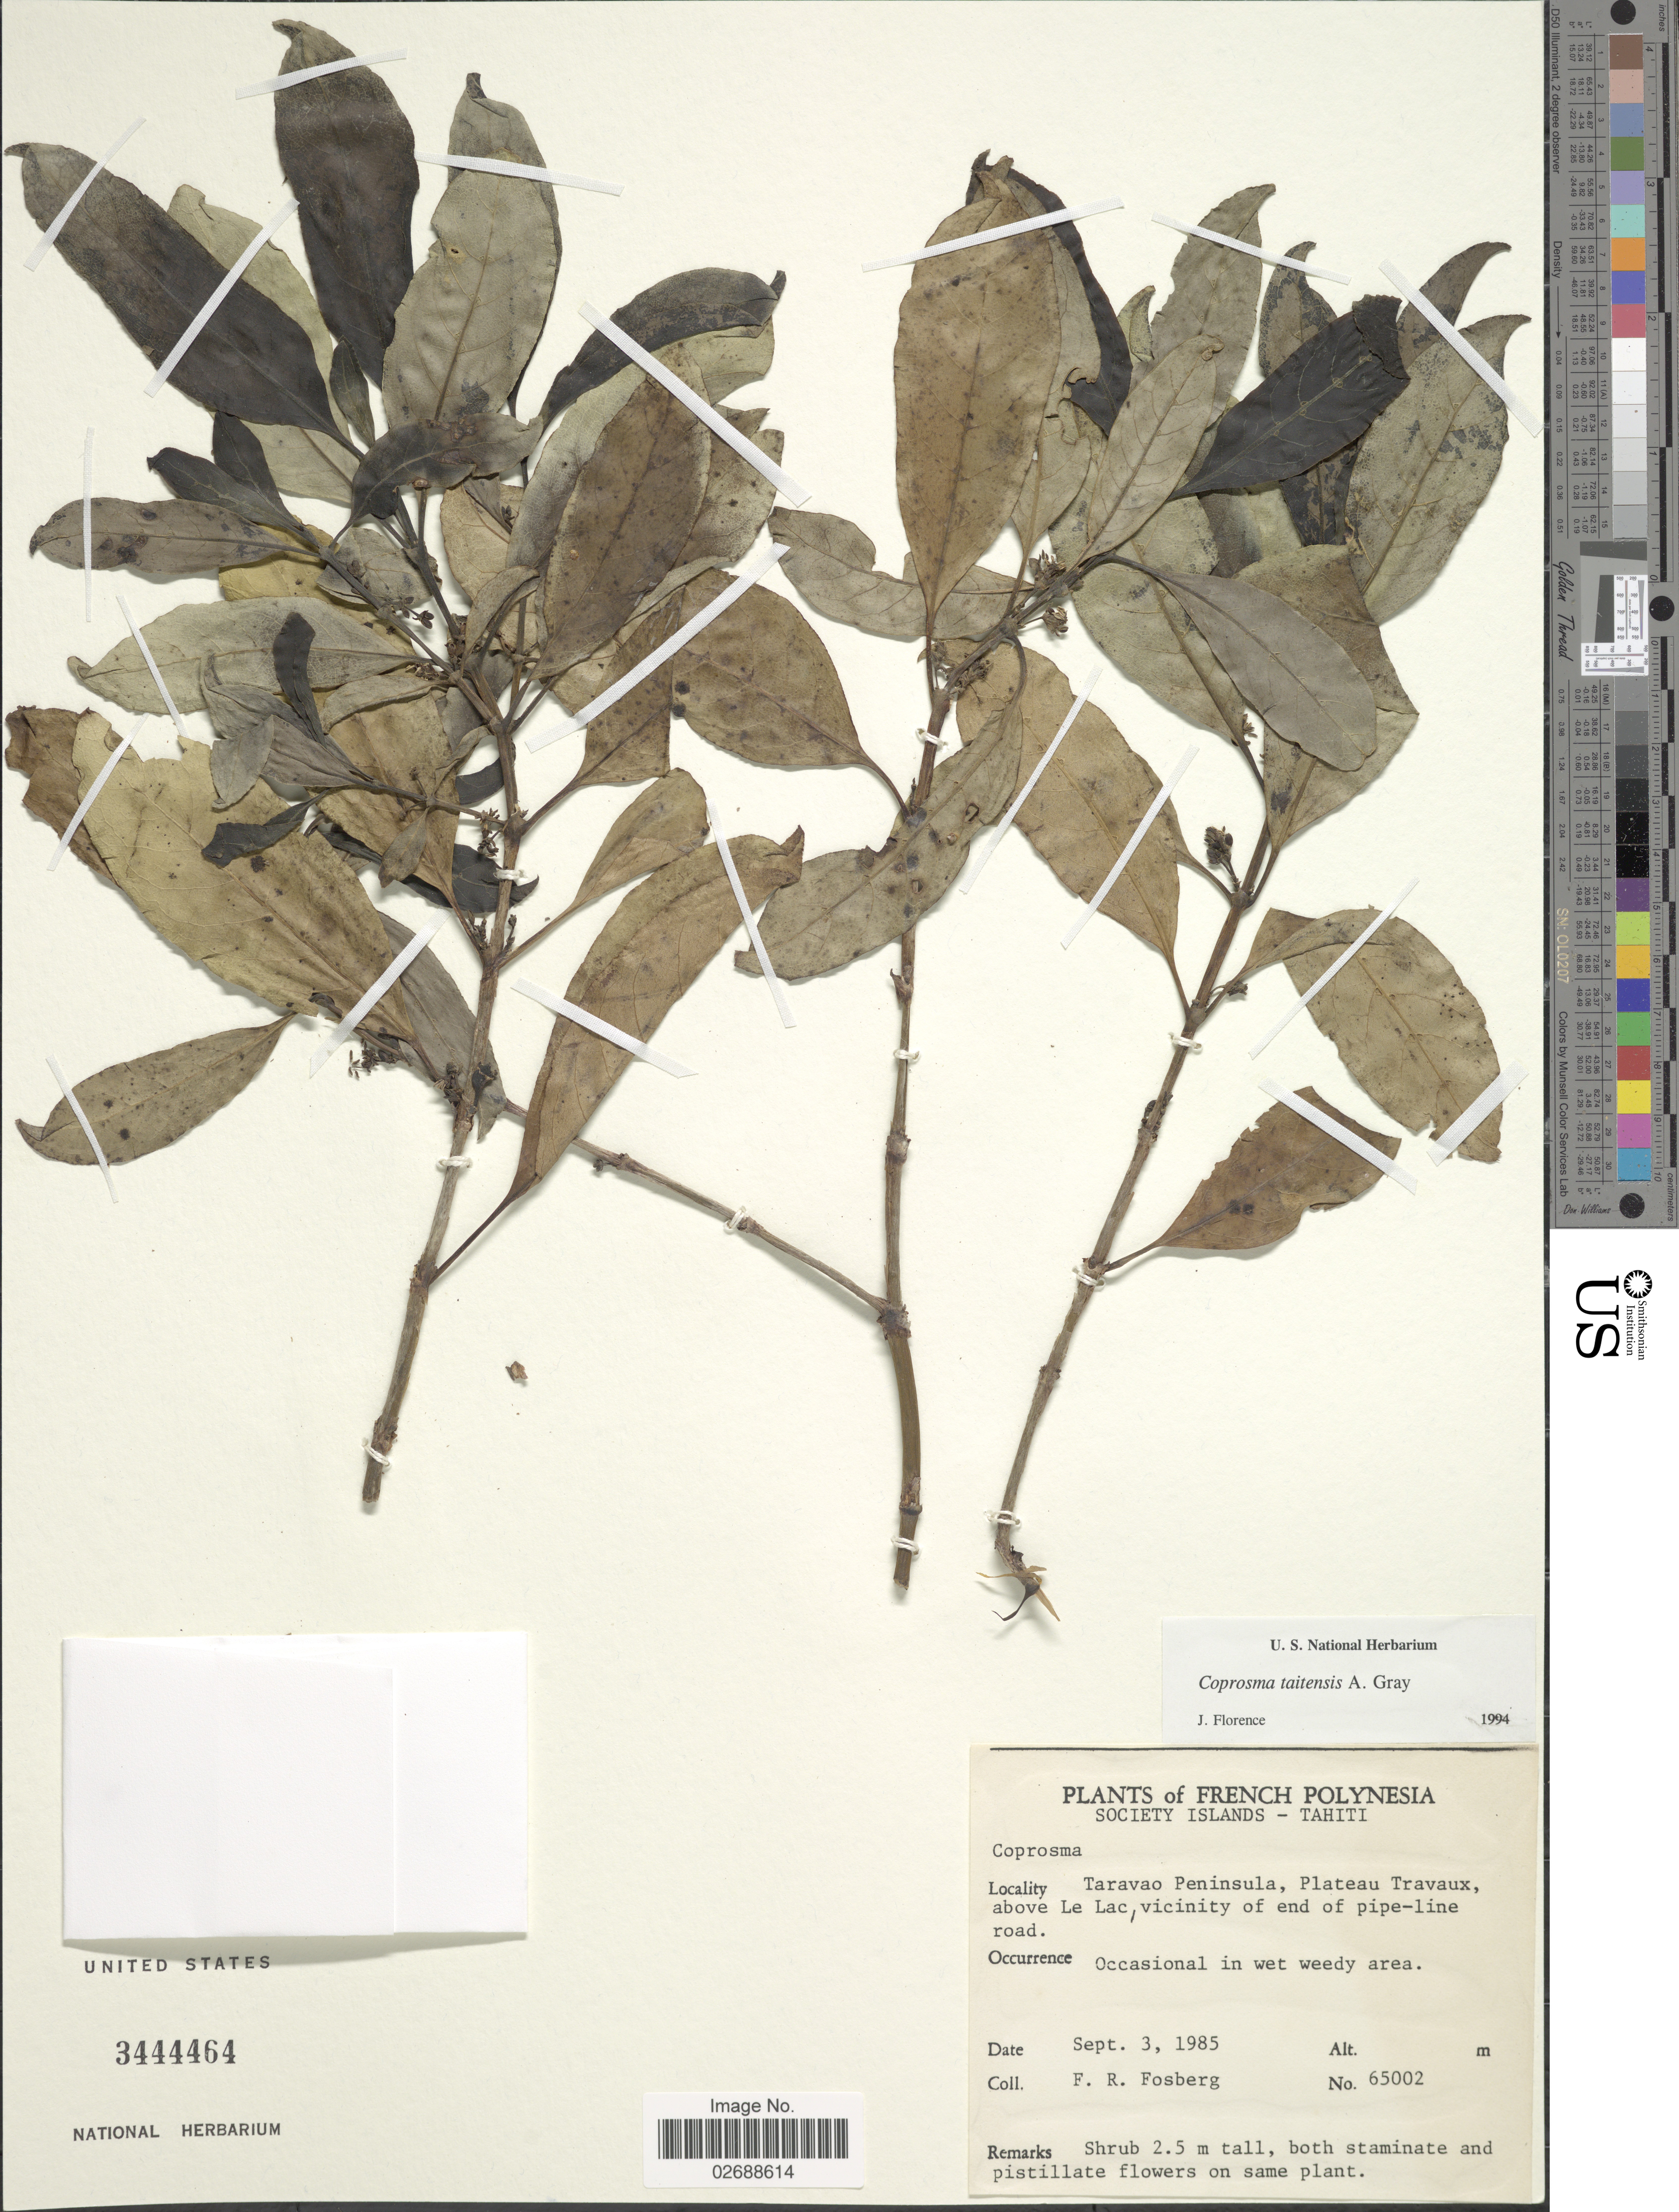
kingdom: Plantae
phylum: Tracheophyta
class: Magnoliopsida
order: Gentianales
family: Rubiaceae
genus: Coprosma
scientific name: Coprosma tahitensis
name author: A. Gray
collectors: F. R. Fosberg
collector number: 65002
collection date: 1985-09-03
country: French Polynesia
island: Tahiti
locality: Society Islands - Tahiti. Taravao Peninsula, Plateau Travaux, above Le Lac, vicinity of end of pipe-line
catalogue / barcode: US 3444464